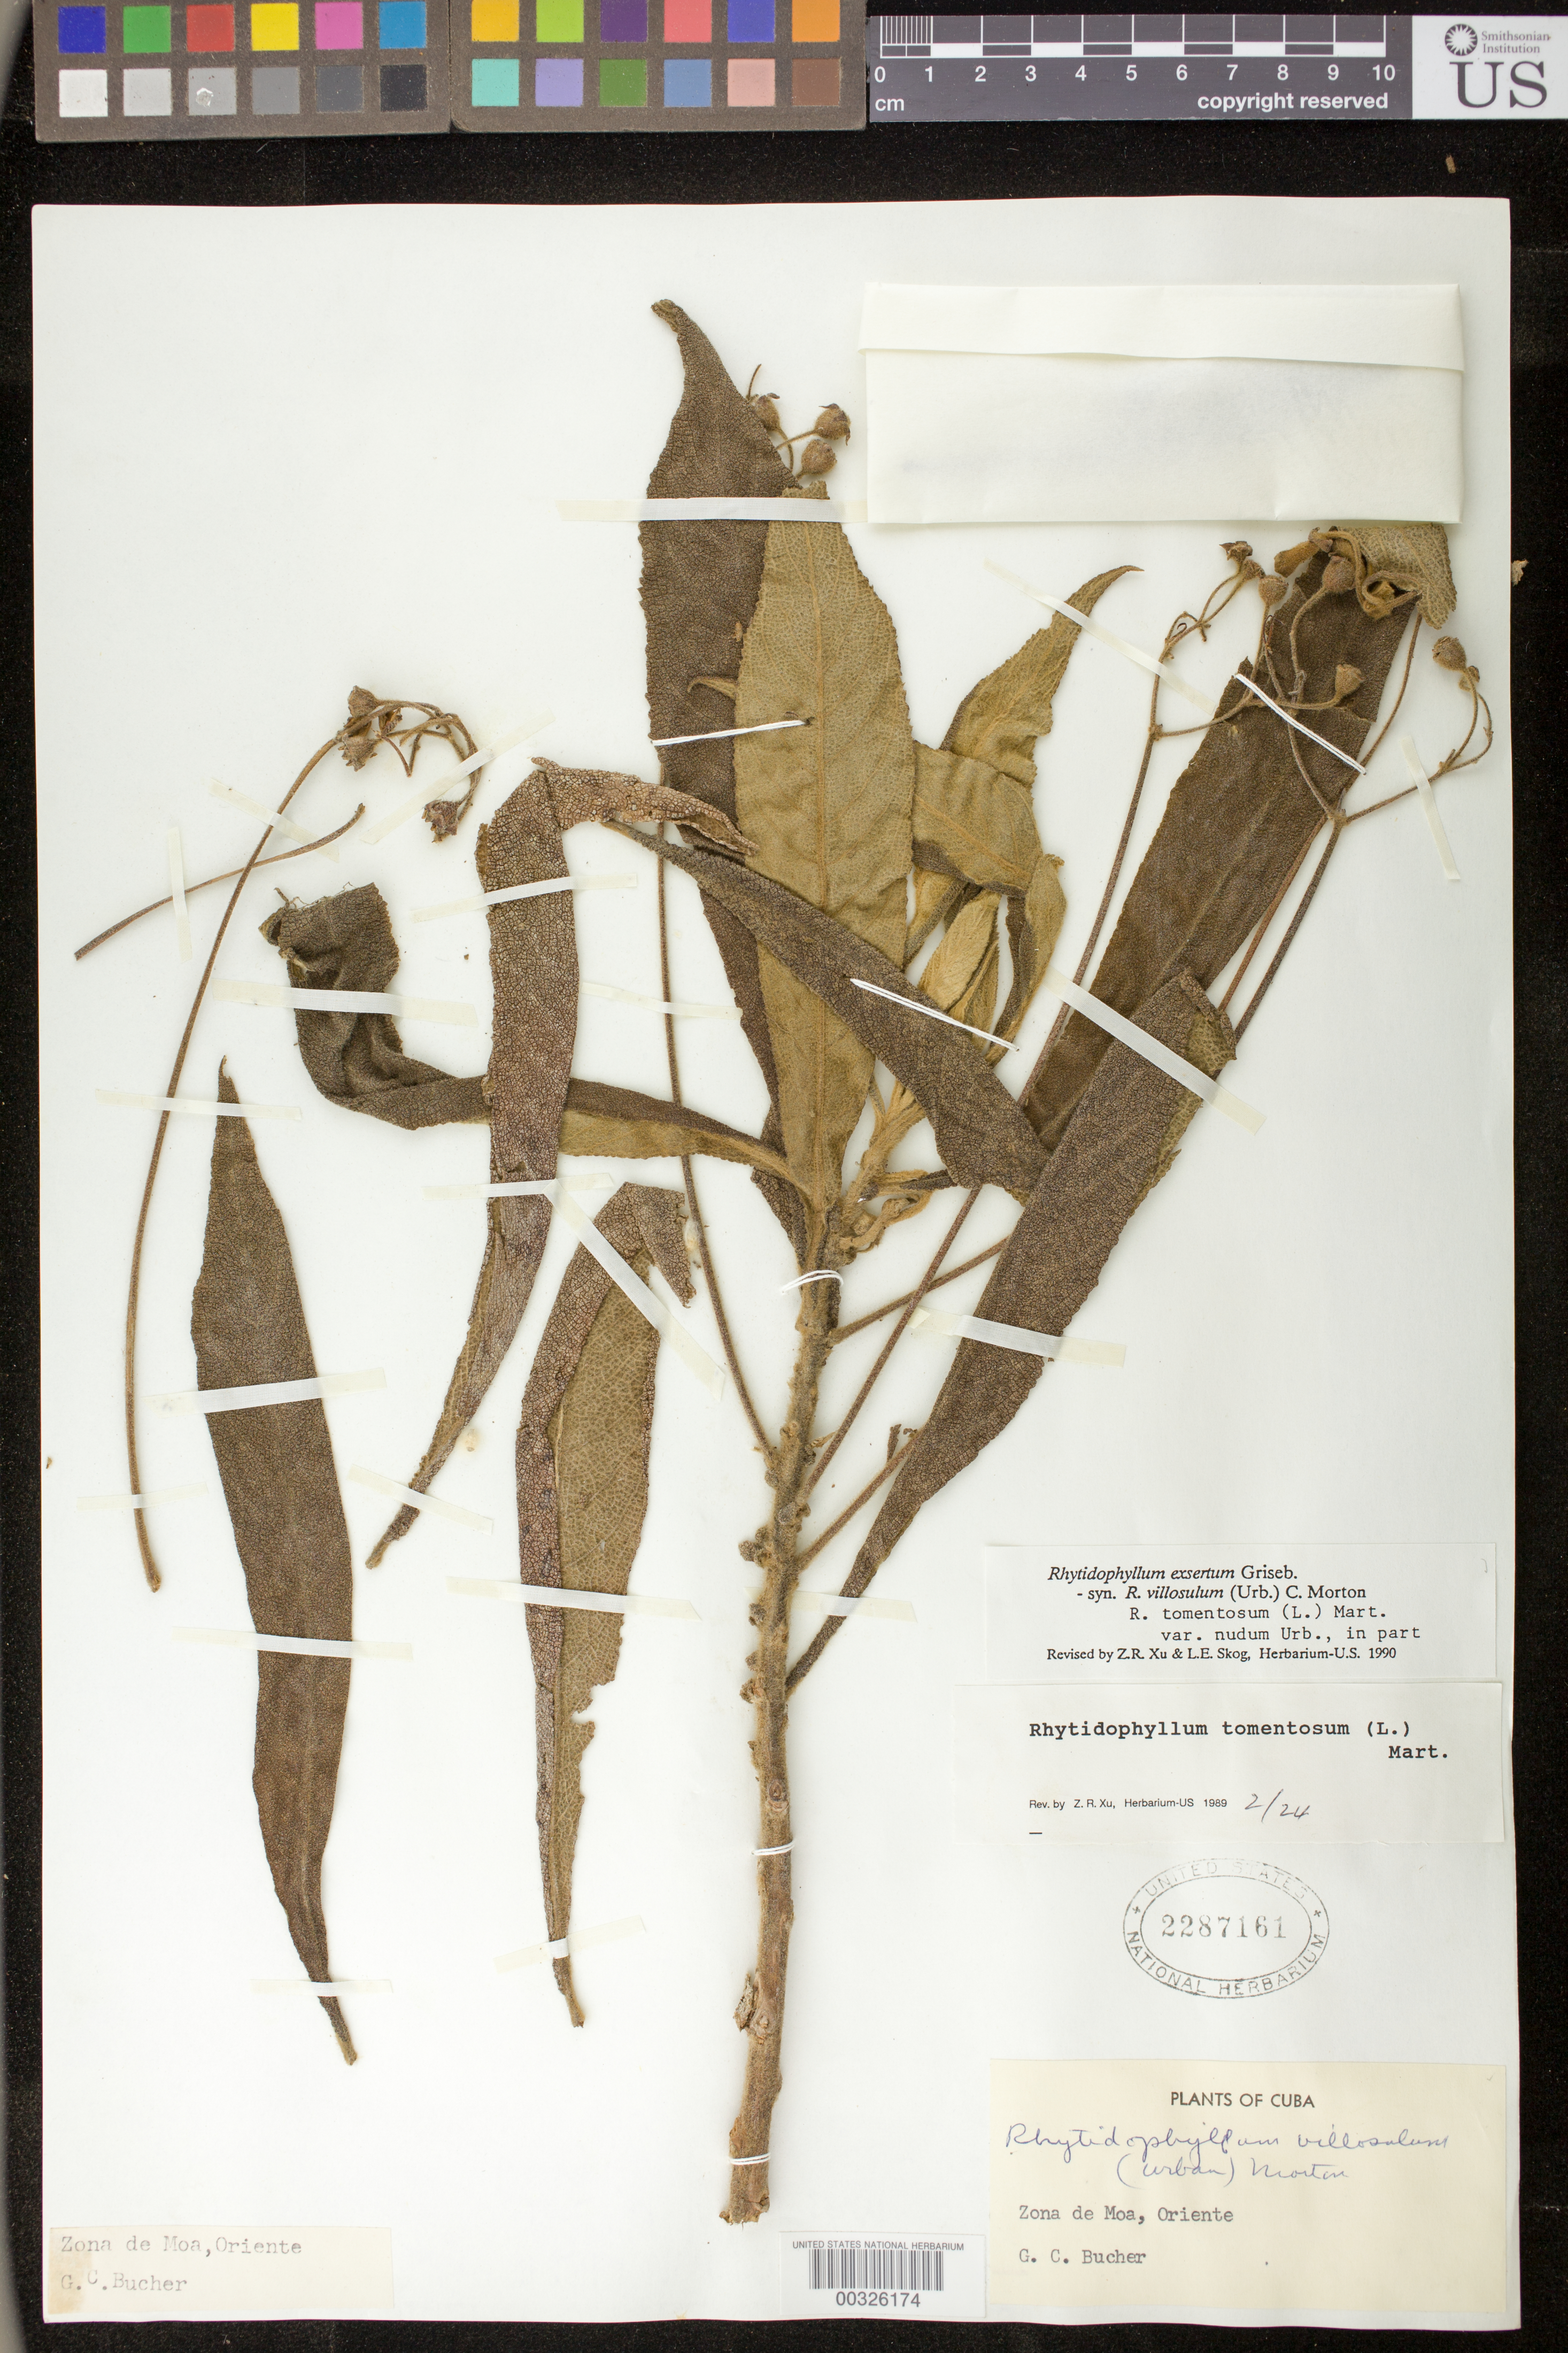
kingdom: Plantae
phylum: Tracheophyta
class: Magnoliopsida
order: Lamiales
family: Gesneriaceae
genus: Rhytidophyllum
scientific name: Rhytidophyllum exsertum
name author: Griseb.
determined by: Skog, Laurence E.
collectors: G. C. Bucher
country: Cuba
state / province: Oriente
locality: Zona de Moa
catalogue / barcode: US 2287161